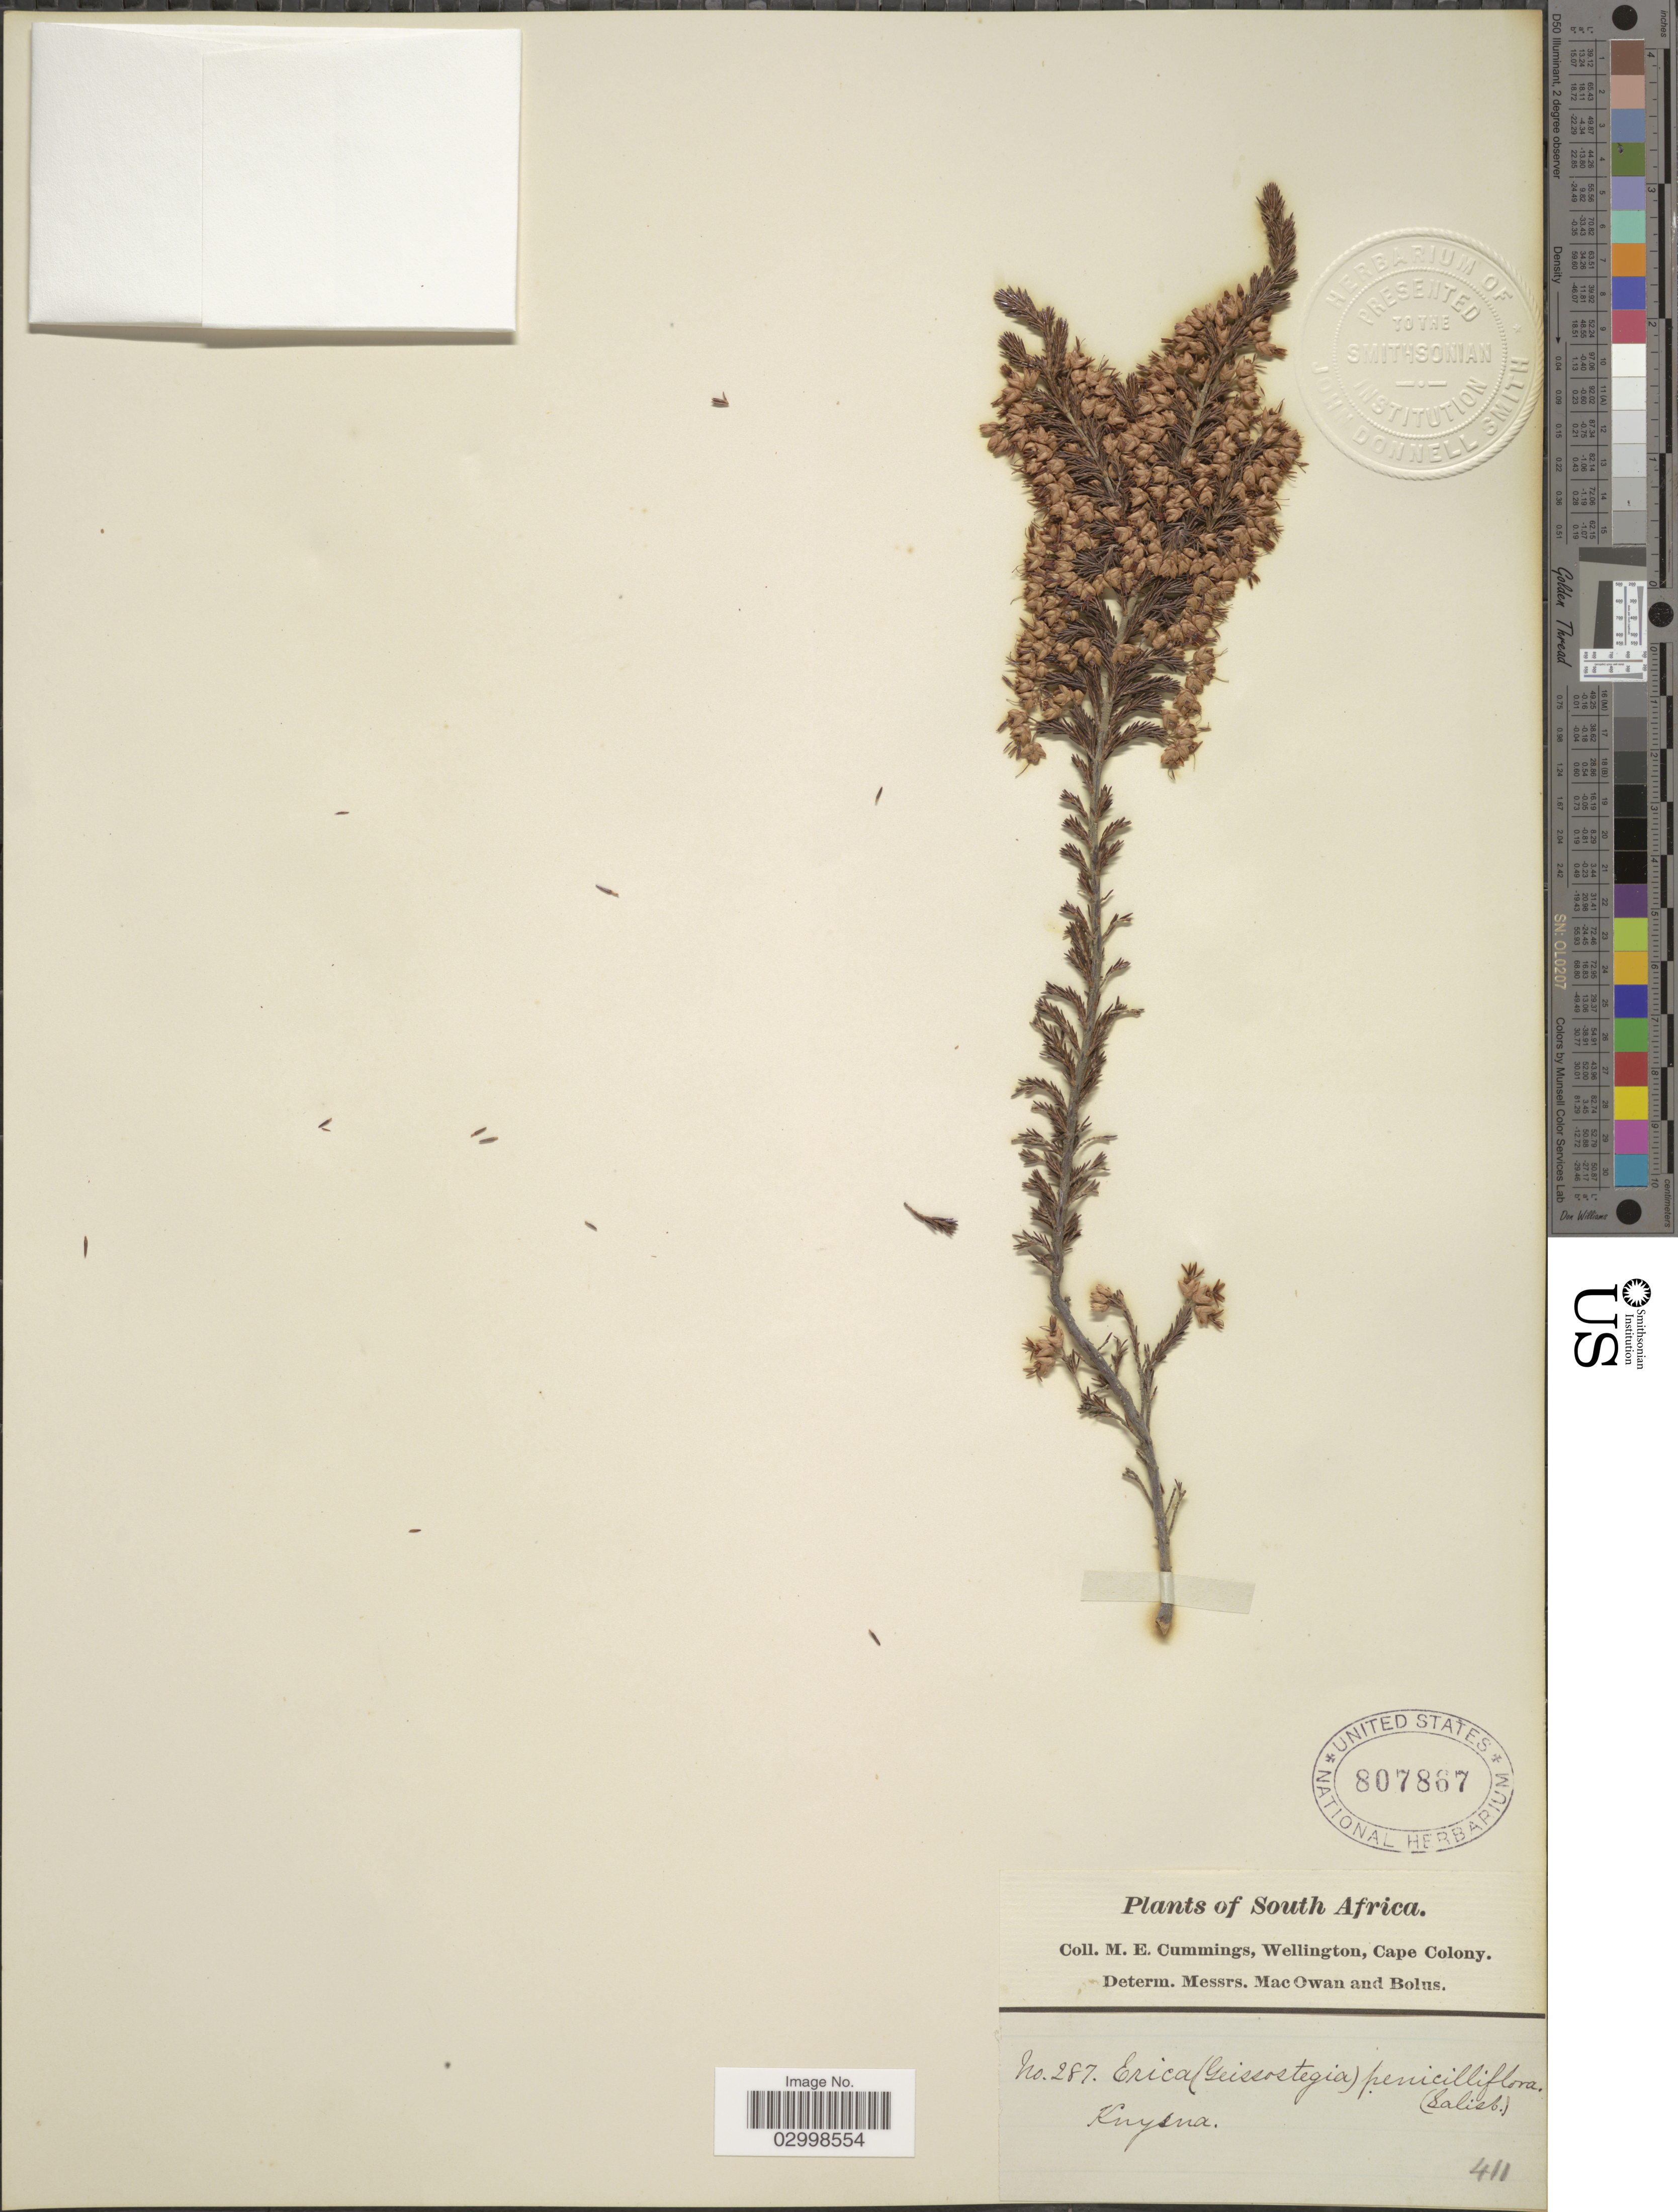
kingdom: Plantae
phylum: Tracheophyta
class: Magnoliopsida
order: Ericales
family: Ericaceae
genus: Erica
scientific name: Erica penicilliflora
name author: Salisb.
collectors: M. E. Cummings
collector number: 287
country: South Africa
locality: Knysna.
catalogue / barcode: US 807867